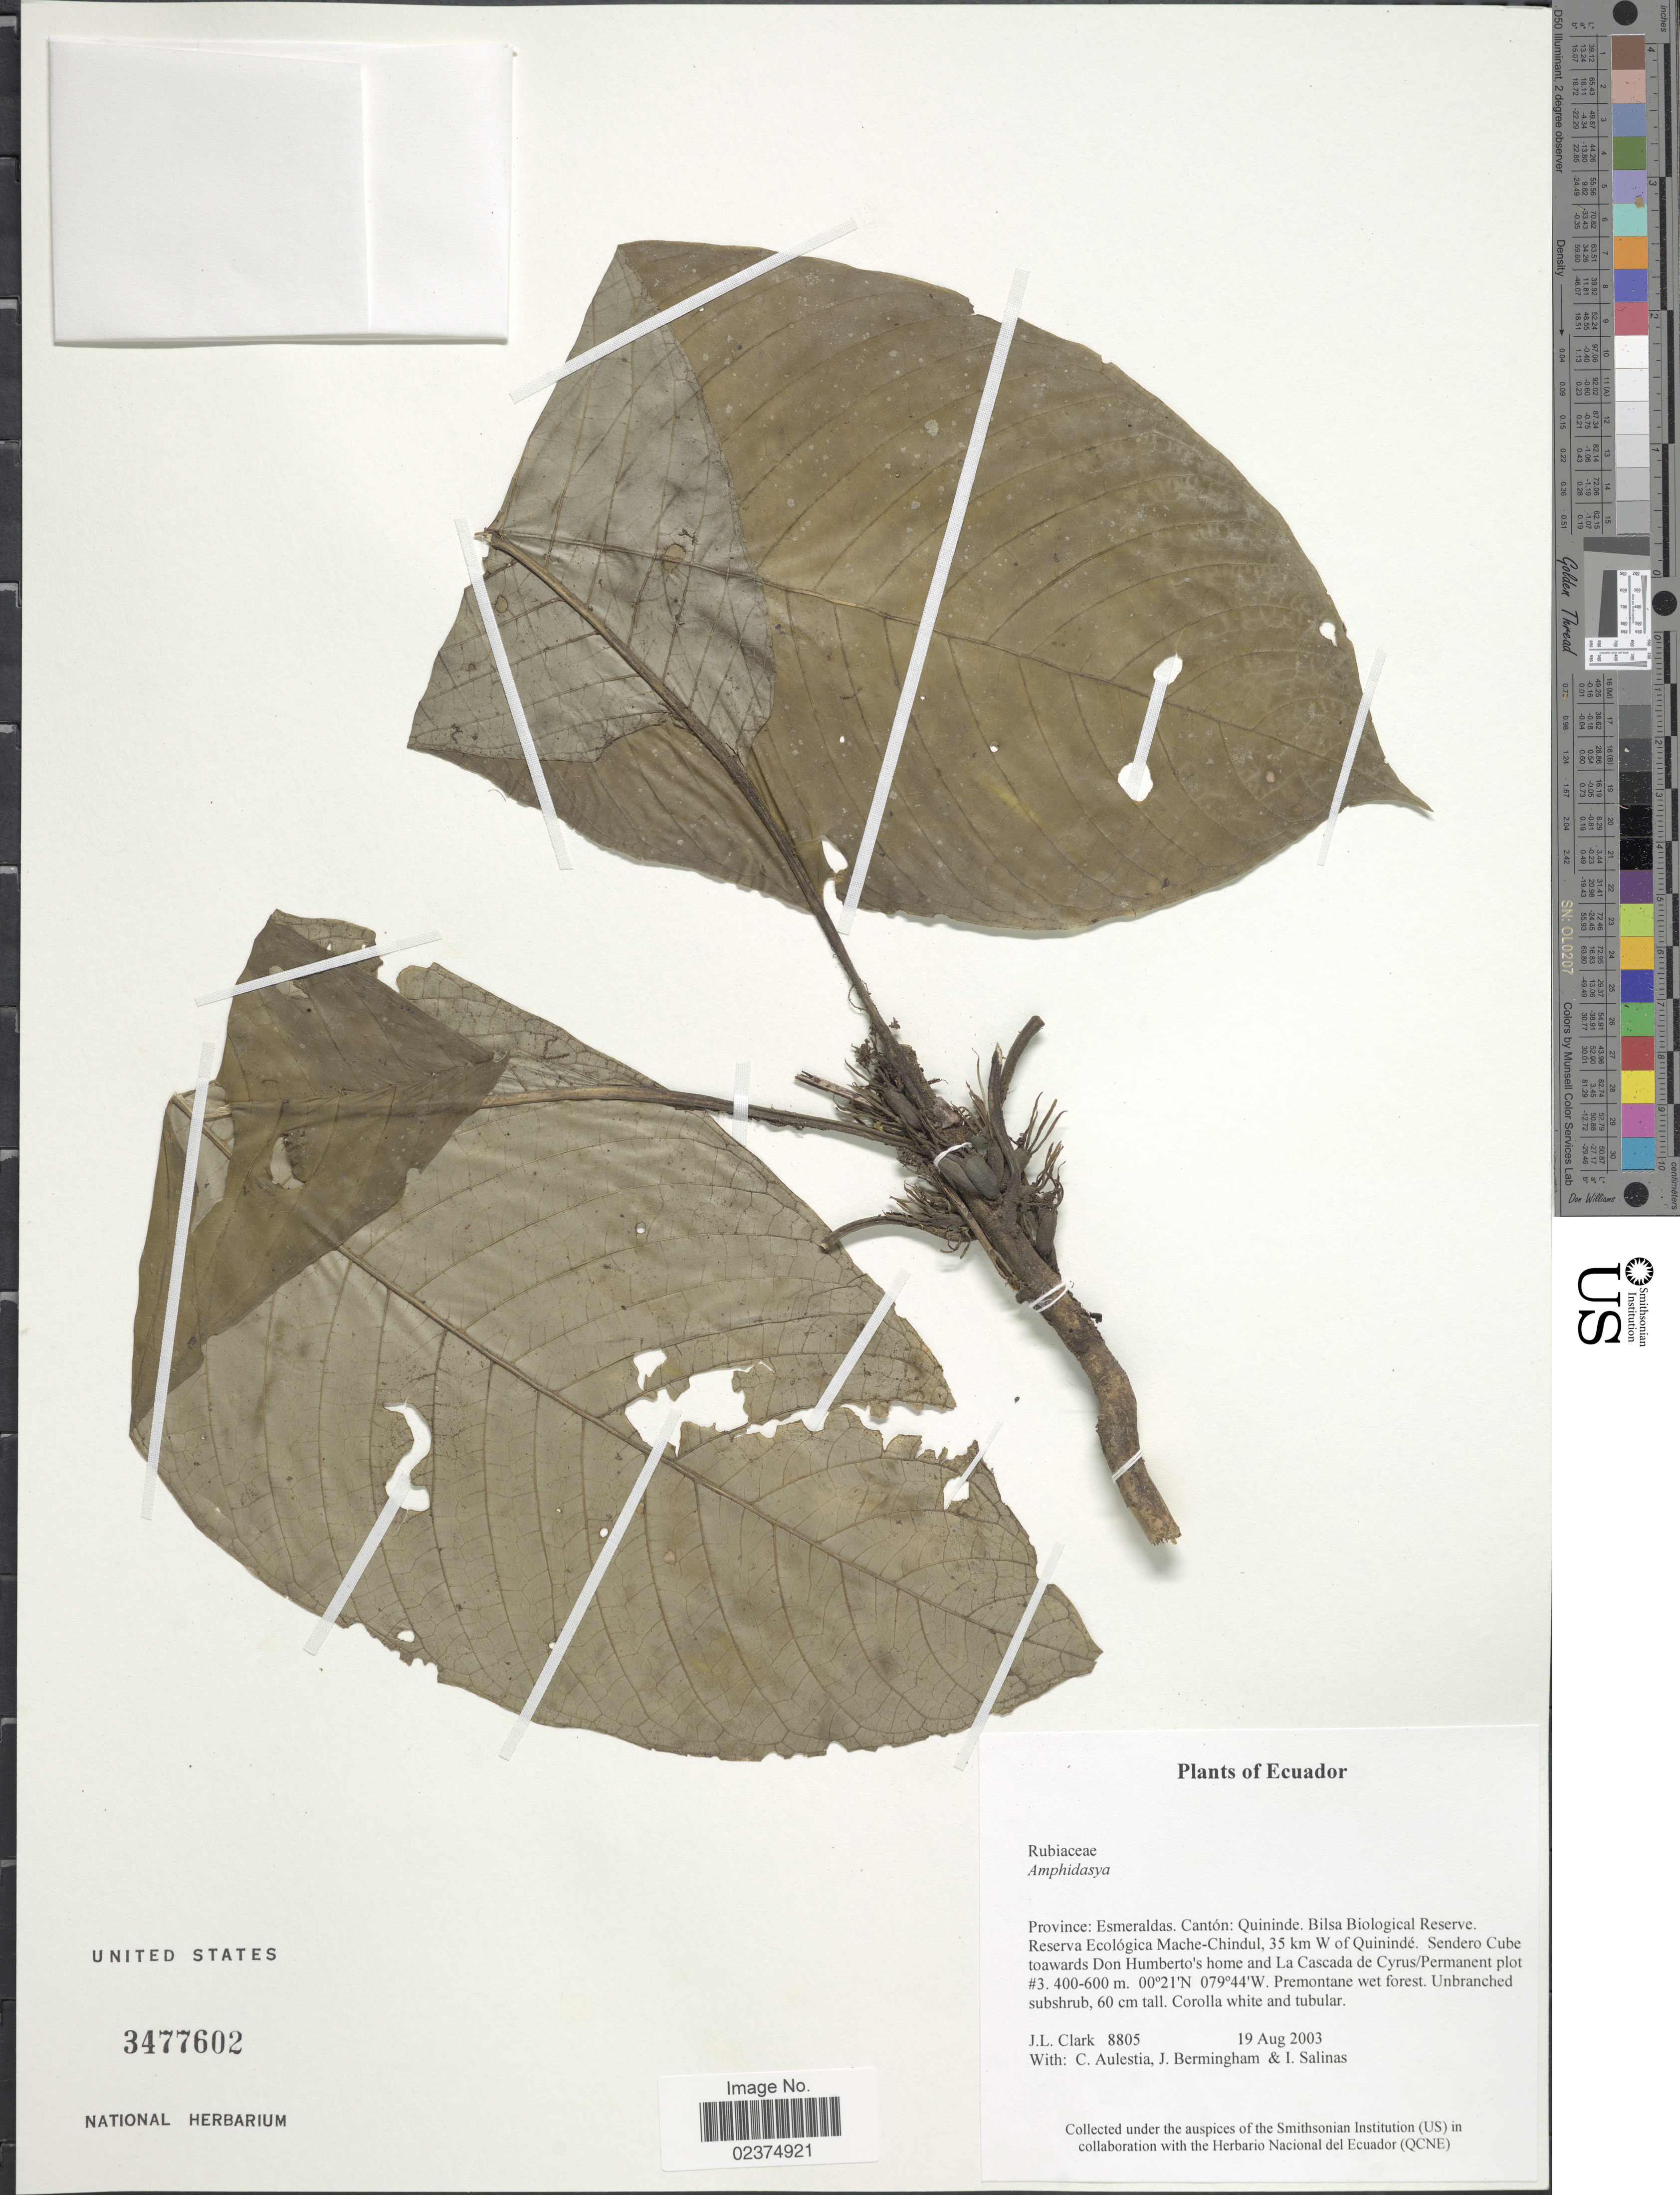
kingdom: Plantae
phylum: Tracheophyta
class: Magnoliopsida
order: Gentianales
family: Rubiaceae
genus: Amphidasya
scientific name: Amphidasya sp.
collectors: J. L. Clark, C. Aulestia, J. Bermingham & I. Salinas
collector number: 8805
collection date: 2003-08-19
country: Ecuador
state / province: Esmeraldas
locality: Province: Esmeraldas. Canton: Quininde. Bilsa Biological Reserve. Reserva Ecologica Mache-Chindul, 35 km W of Quininde. Sendero Cube toawards Don Humberto's home and La Cascada de Cyprus/Permanent plot #3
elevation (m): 400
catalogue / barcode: US 3477602